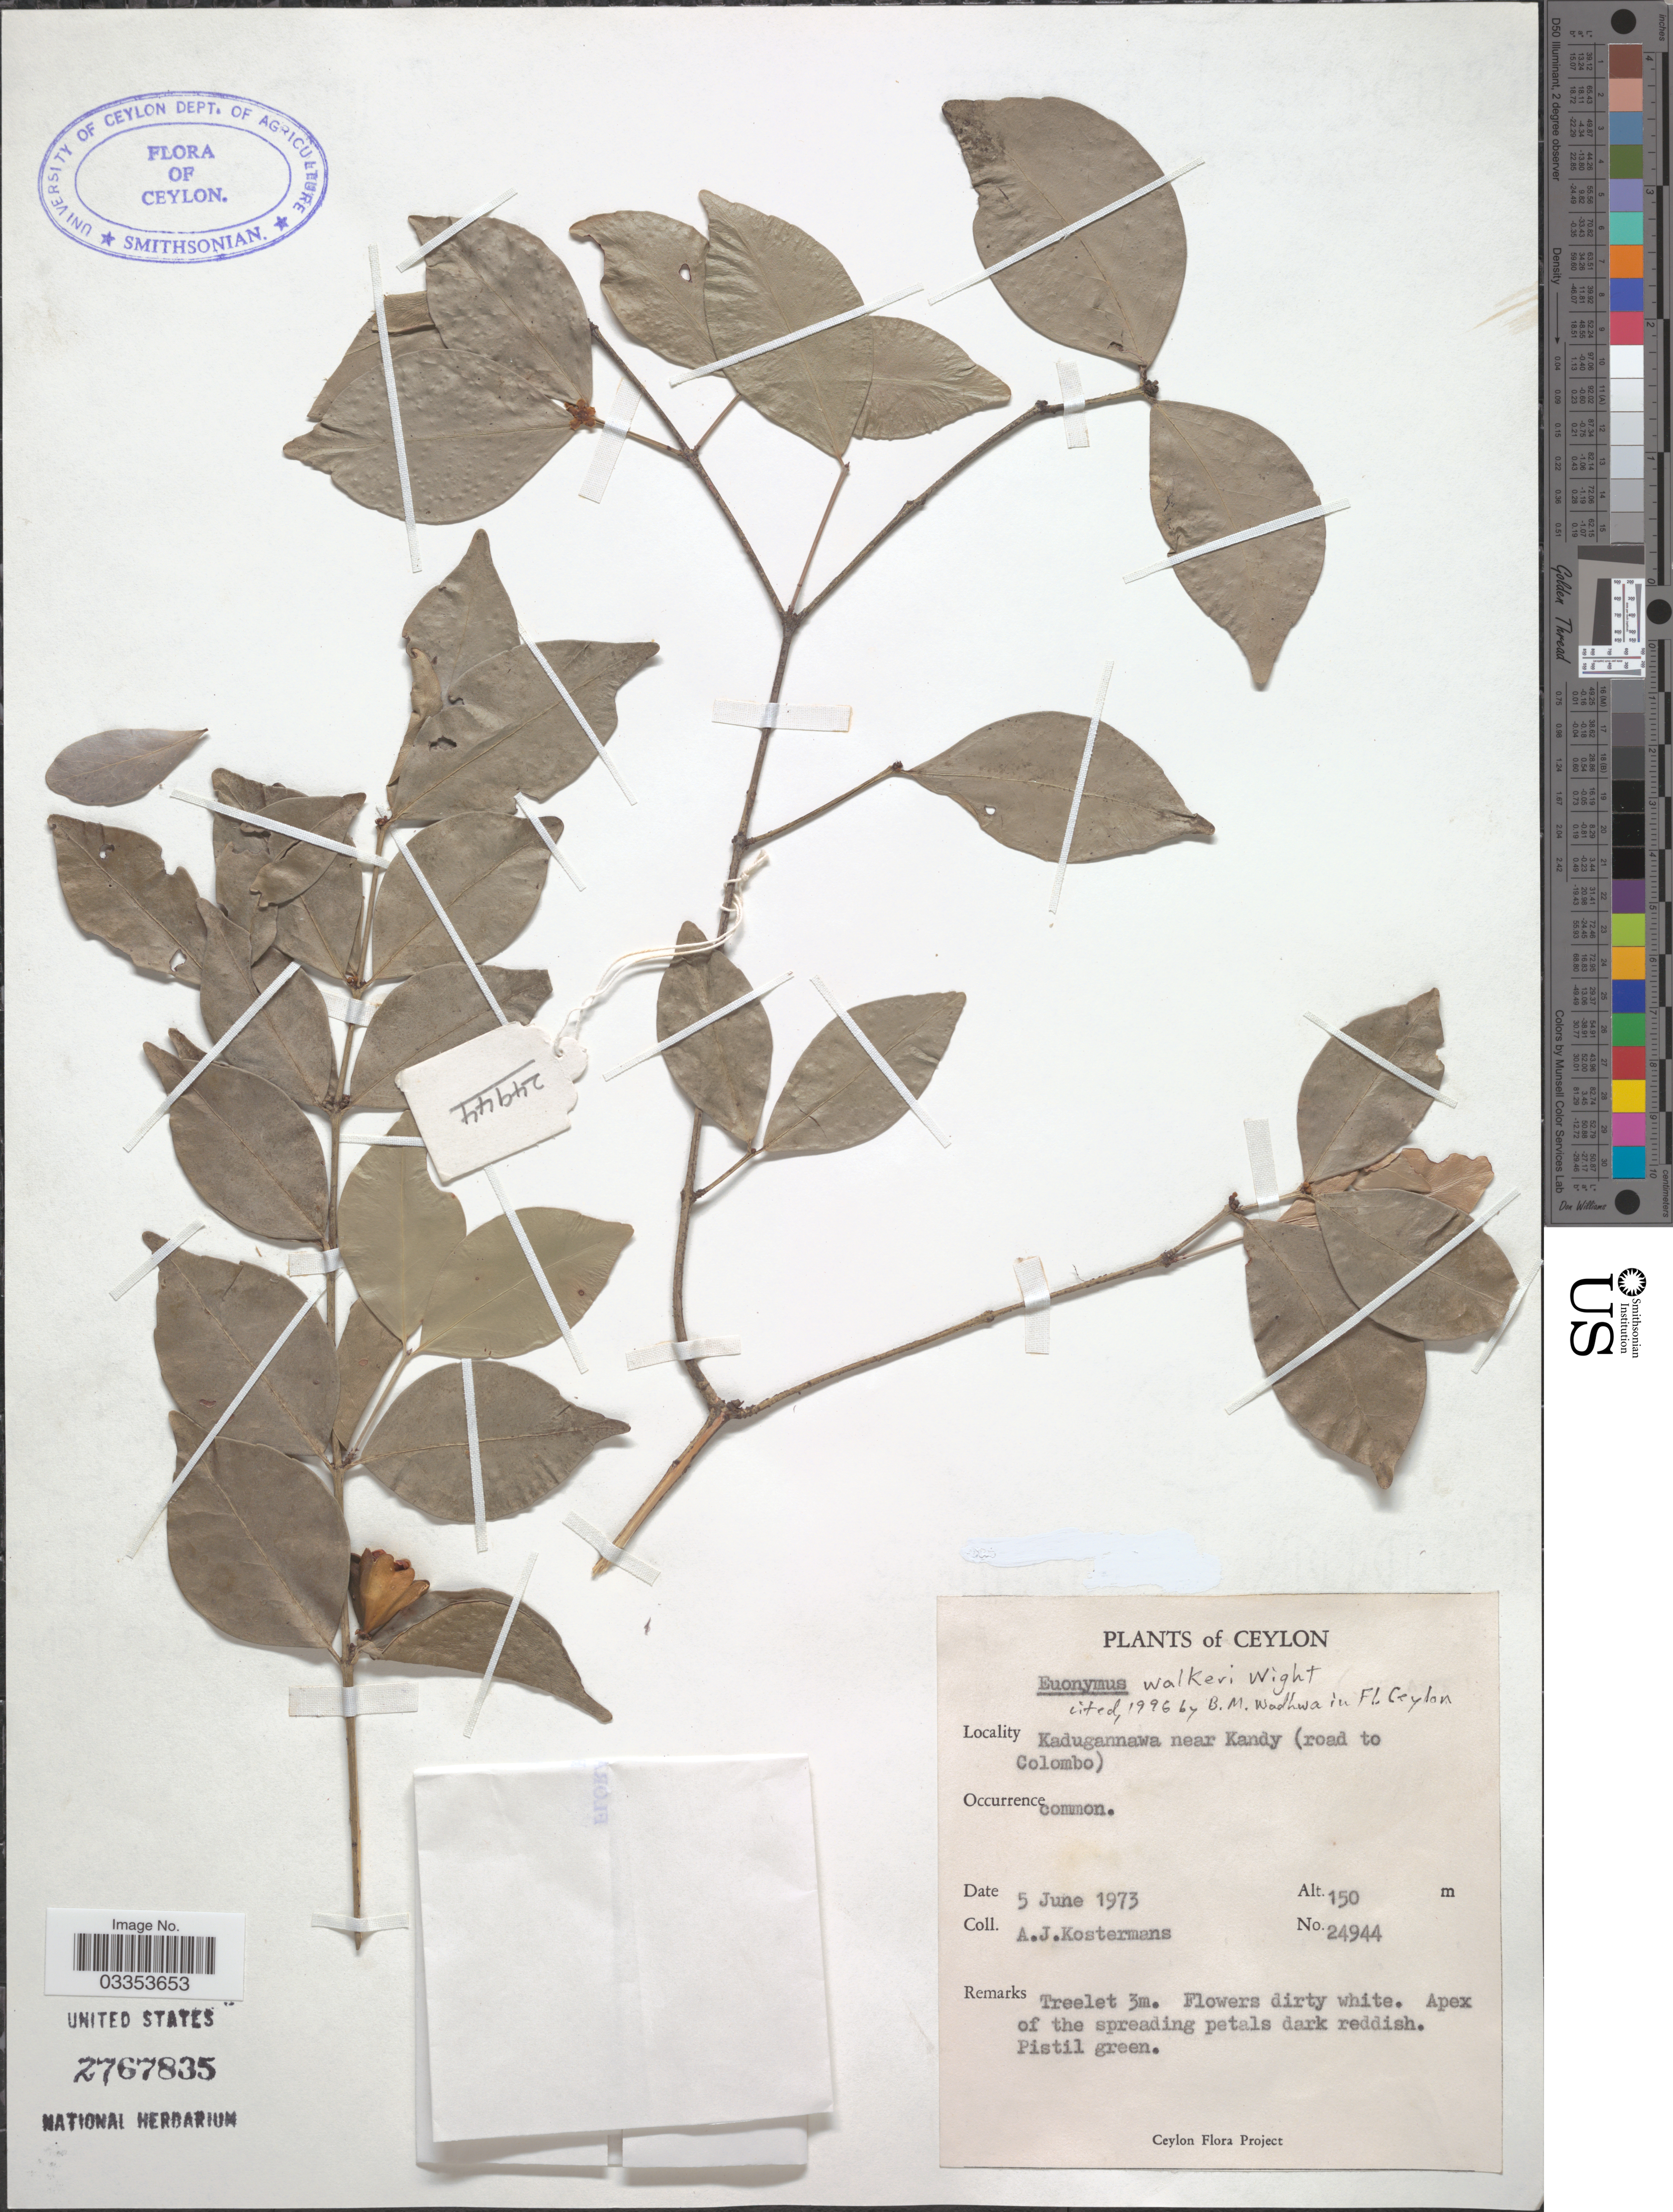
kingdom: Plantae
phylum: Tracheophyta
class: Magnoliopsida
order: Celastrales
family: Celastraceae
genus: Euonymus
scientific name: Euonymus walkeri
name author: Wight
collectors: A. J. G. Kostermans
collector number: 24944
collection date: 1973-06-05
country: Sri Lanka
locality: Ceylon. Kadugannawa near Kandy (road to Colombo).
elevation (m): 150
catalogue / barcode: US 2767835